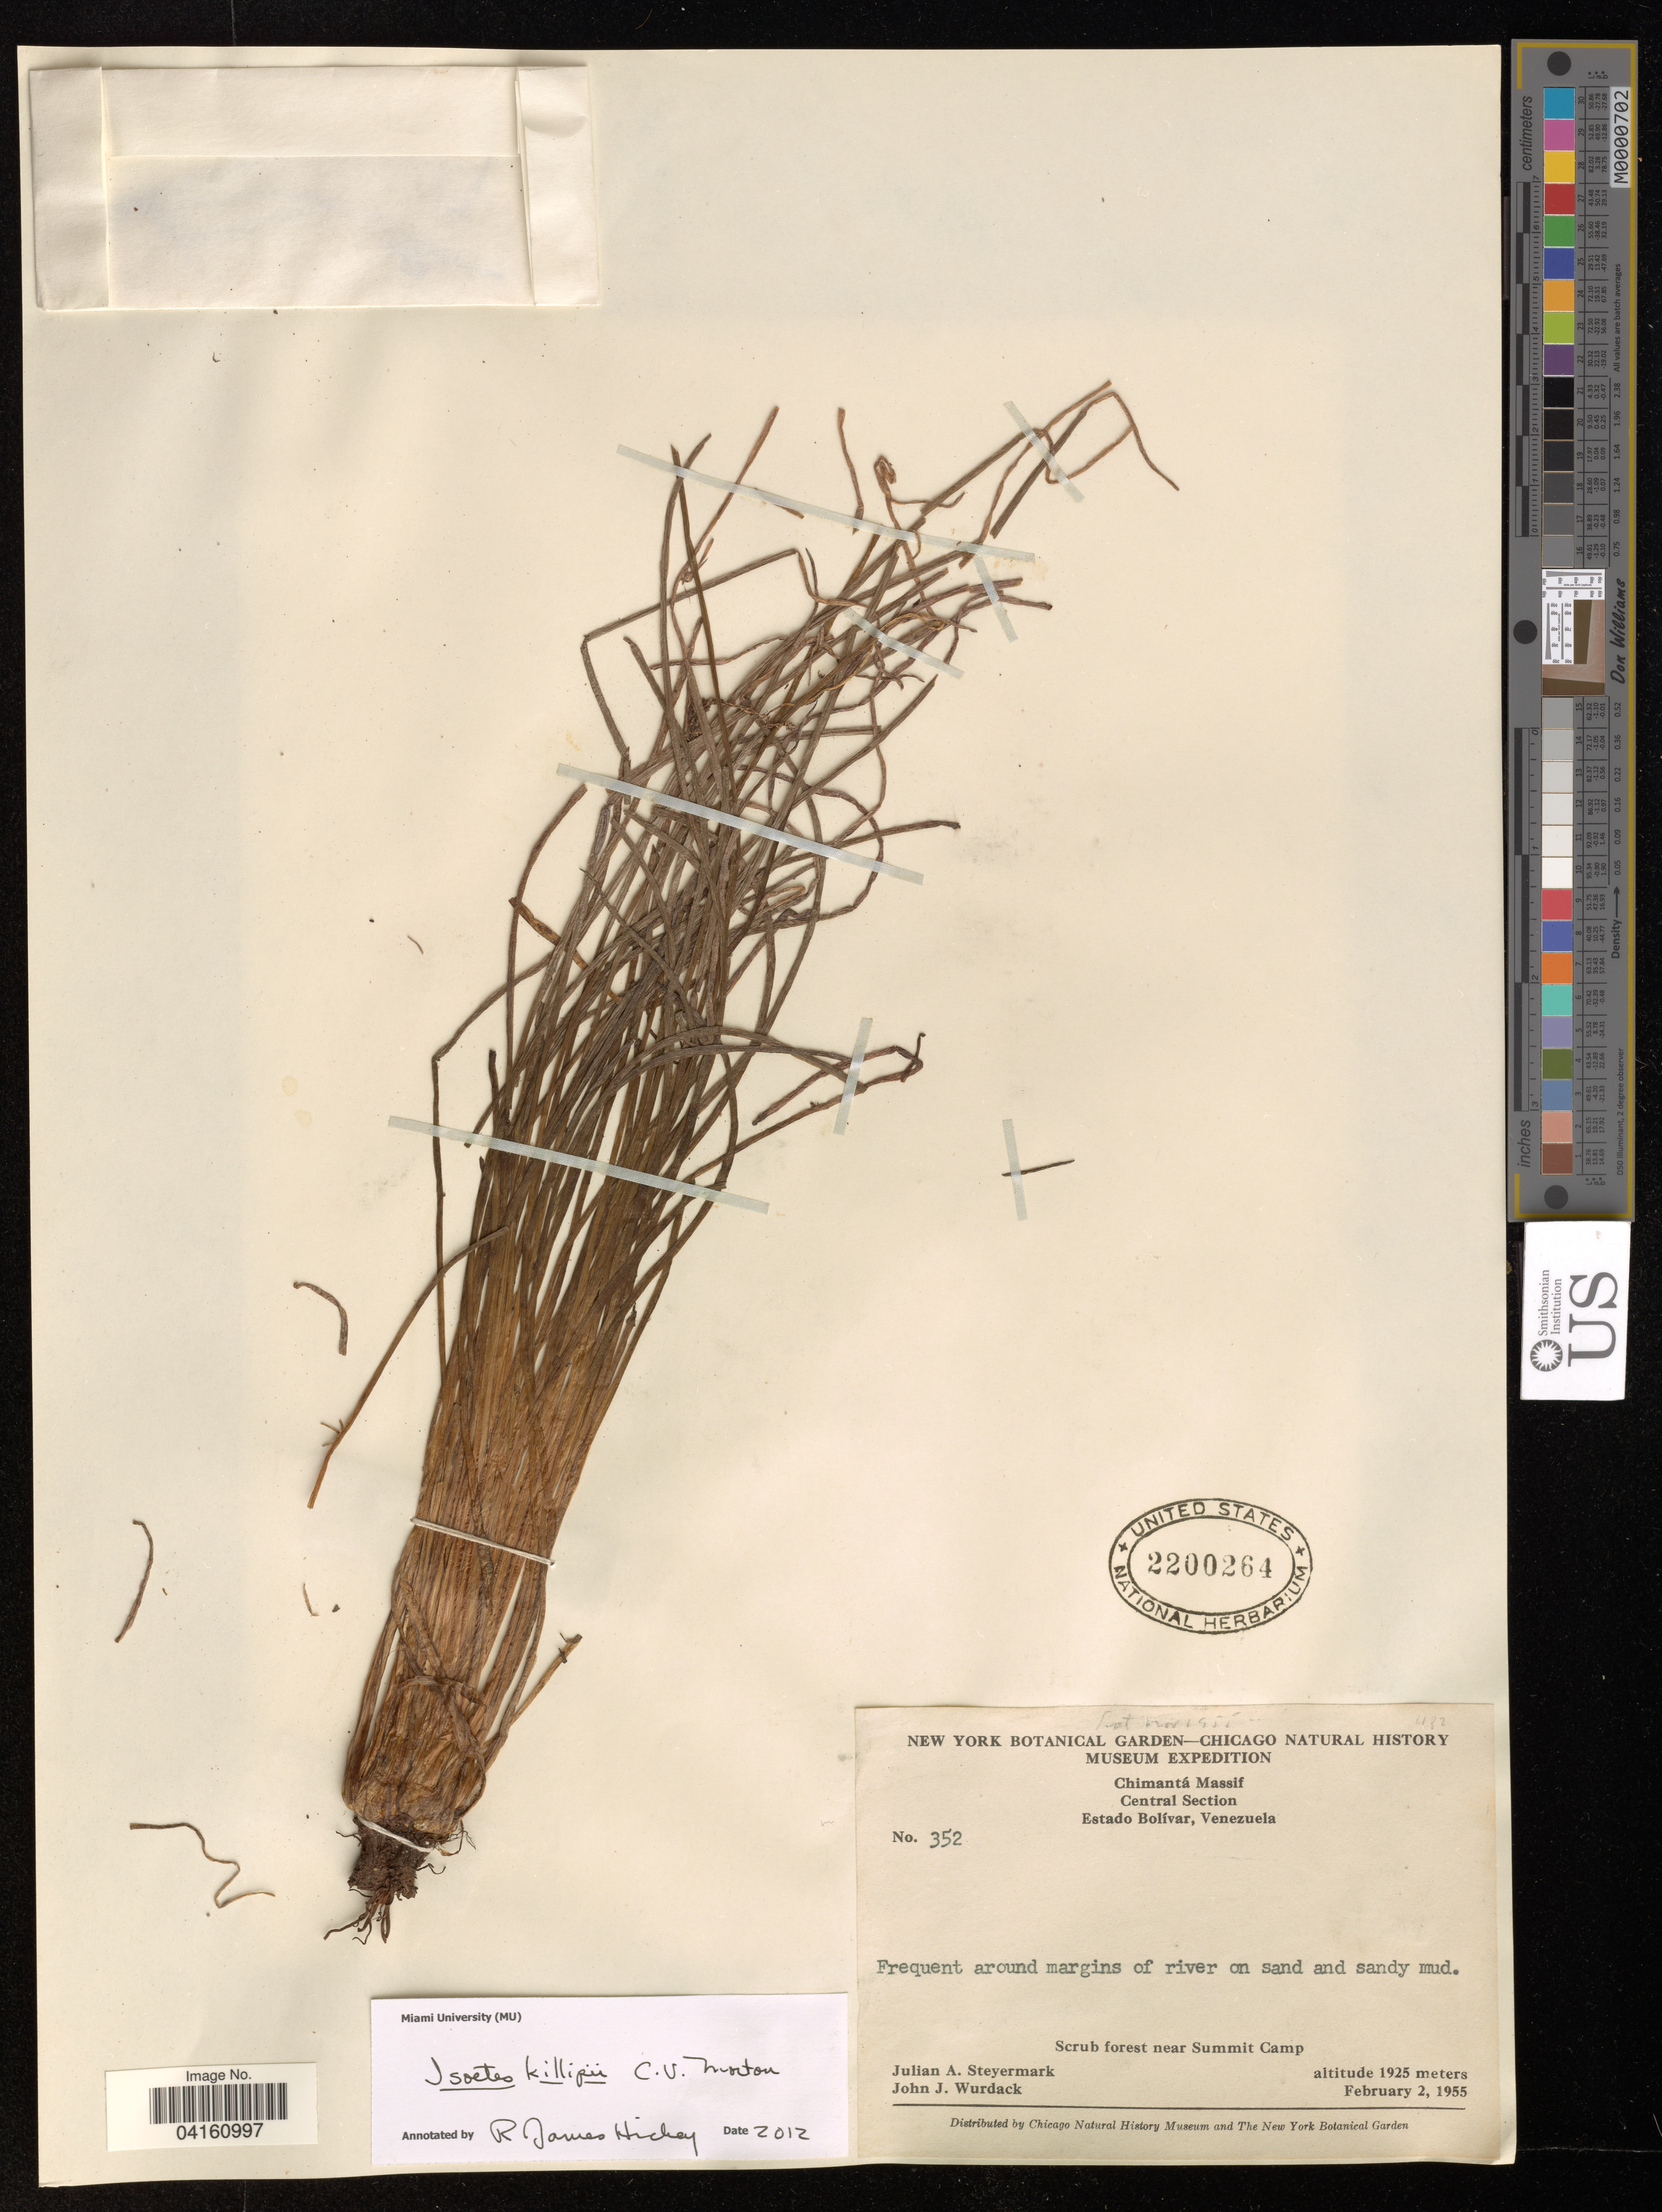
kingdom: Plantae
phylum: Tracheophyta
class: Lycopodiopsida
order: Isoetales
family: Isoetaceae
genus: Isoetes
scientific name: Isoetes killipii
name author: C.V. Morton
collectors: J. Steyermark & J. J. Wurdack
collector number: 352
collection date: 1955-02-02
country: Venezuela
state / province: Bolivar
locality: Chimantá Massif. Central Section. Scrub forest near Summit Camp.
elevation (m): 1925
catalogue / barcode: US 2200264